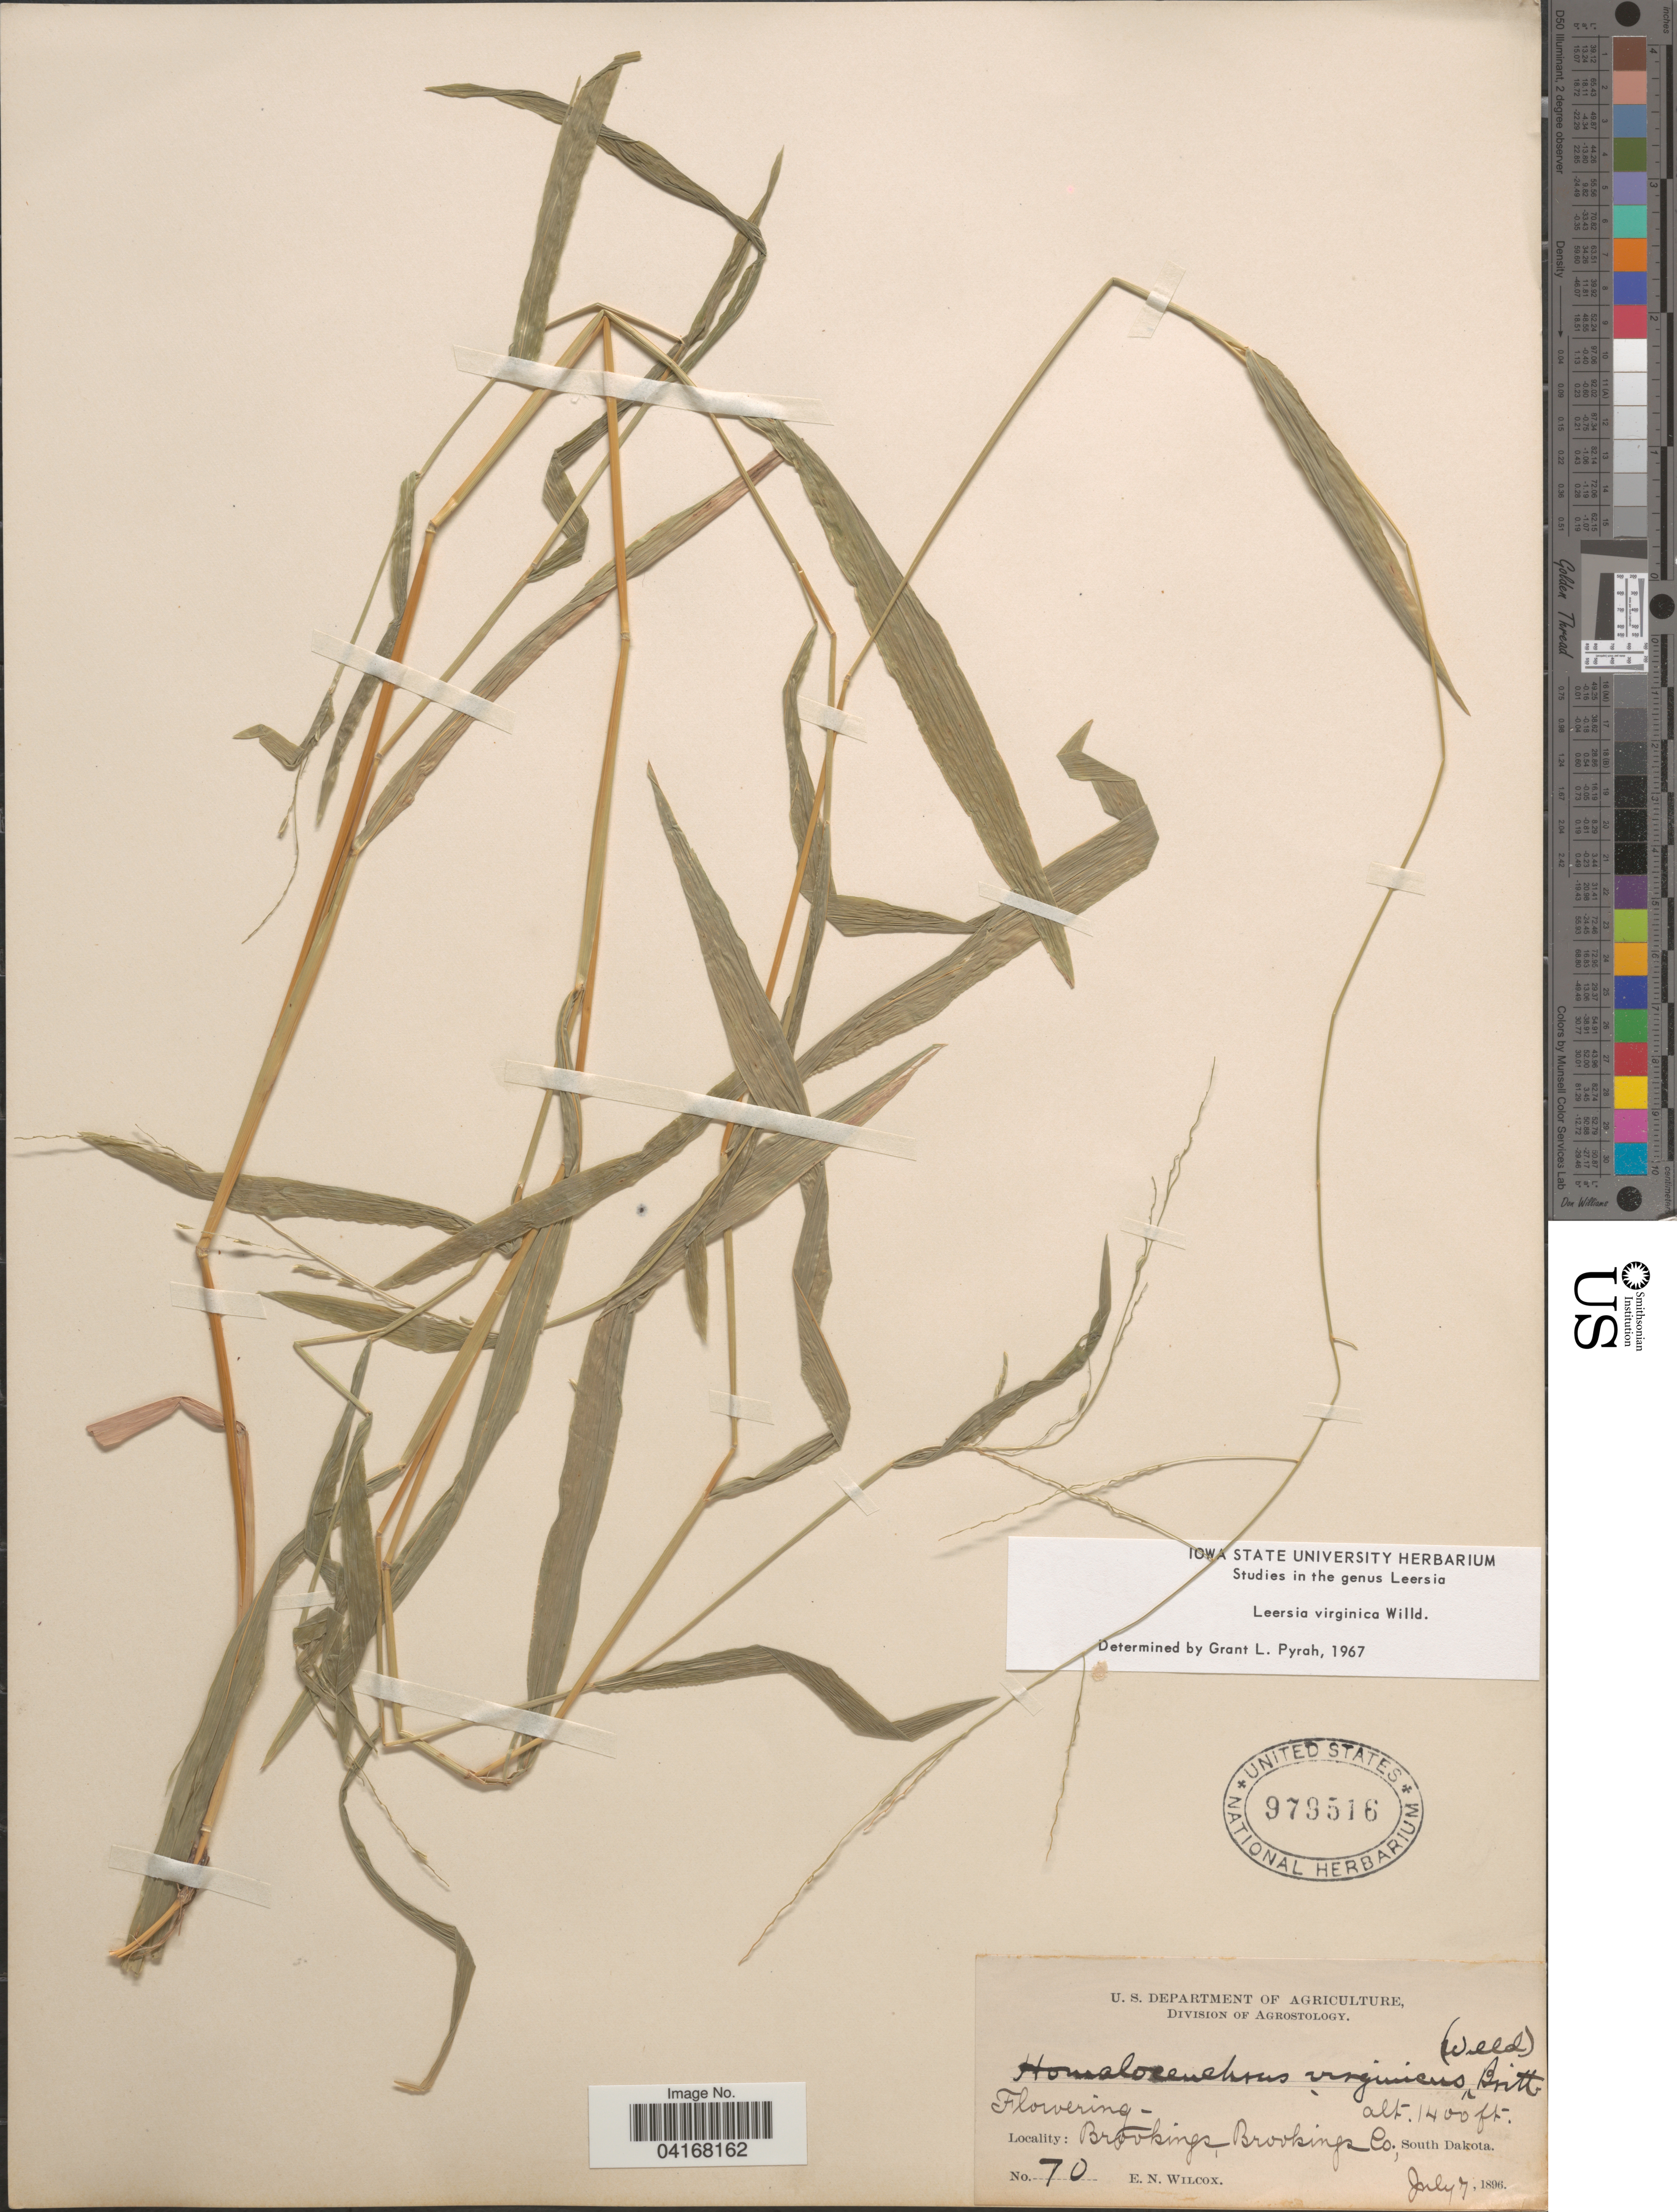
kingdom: Plantae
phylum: Tracheophyta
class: Liliopsida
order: Poales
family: Poaceae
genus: Leersia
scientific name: Leersia virginica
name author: Willd.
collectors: E. Wilcox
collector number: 70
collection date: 1896-07-07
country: United States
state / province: South Dakota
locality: Brookings, Brookings Co.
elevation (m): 427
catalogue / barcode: US 979516